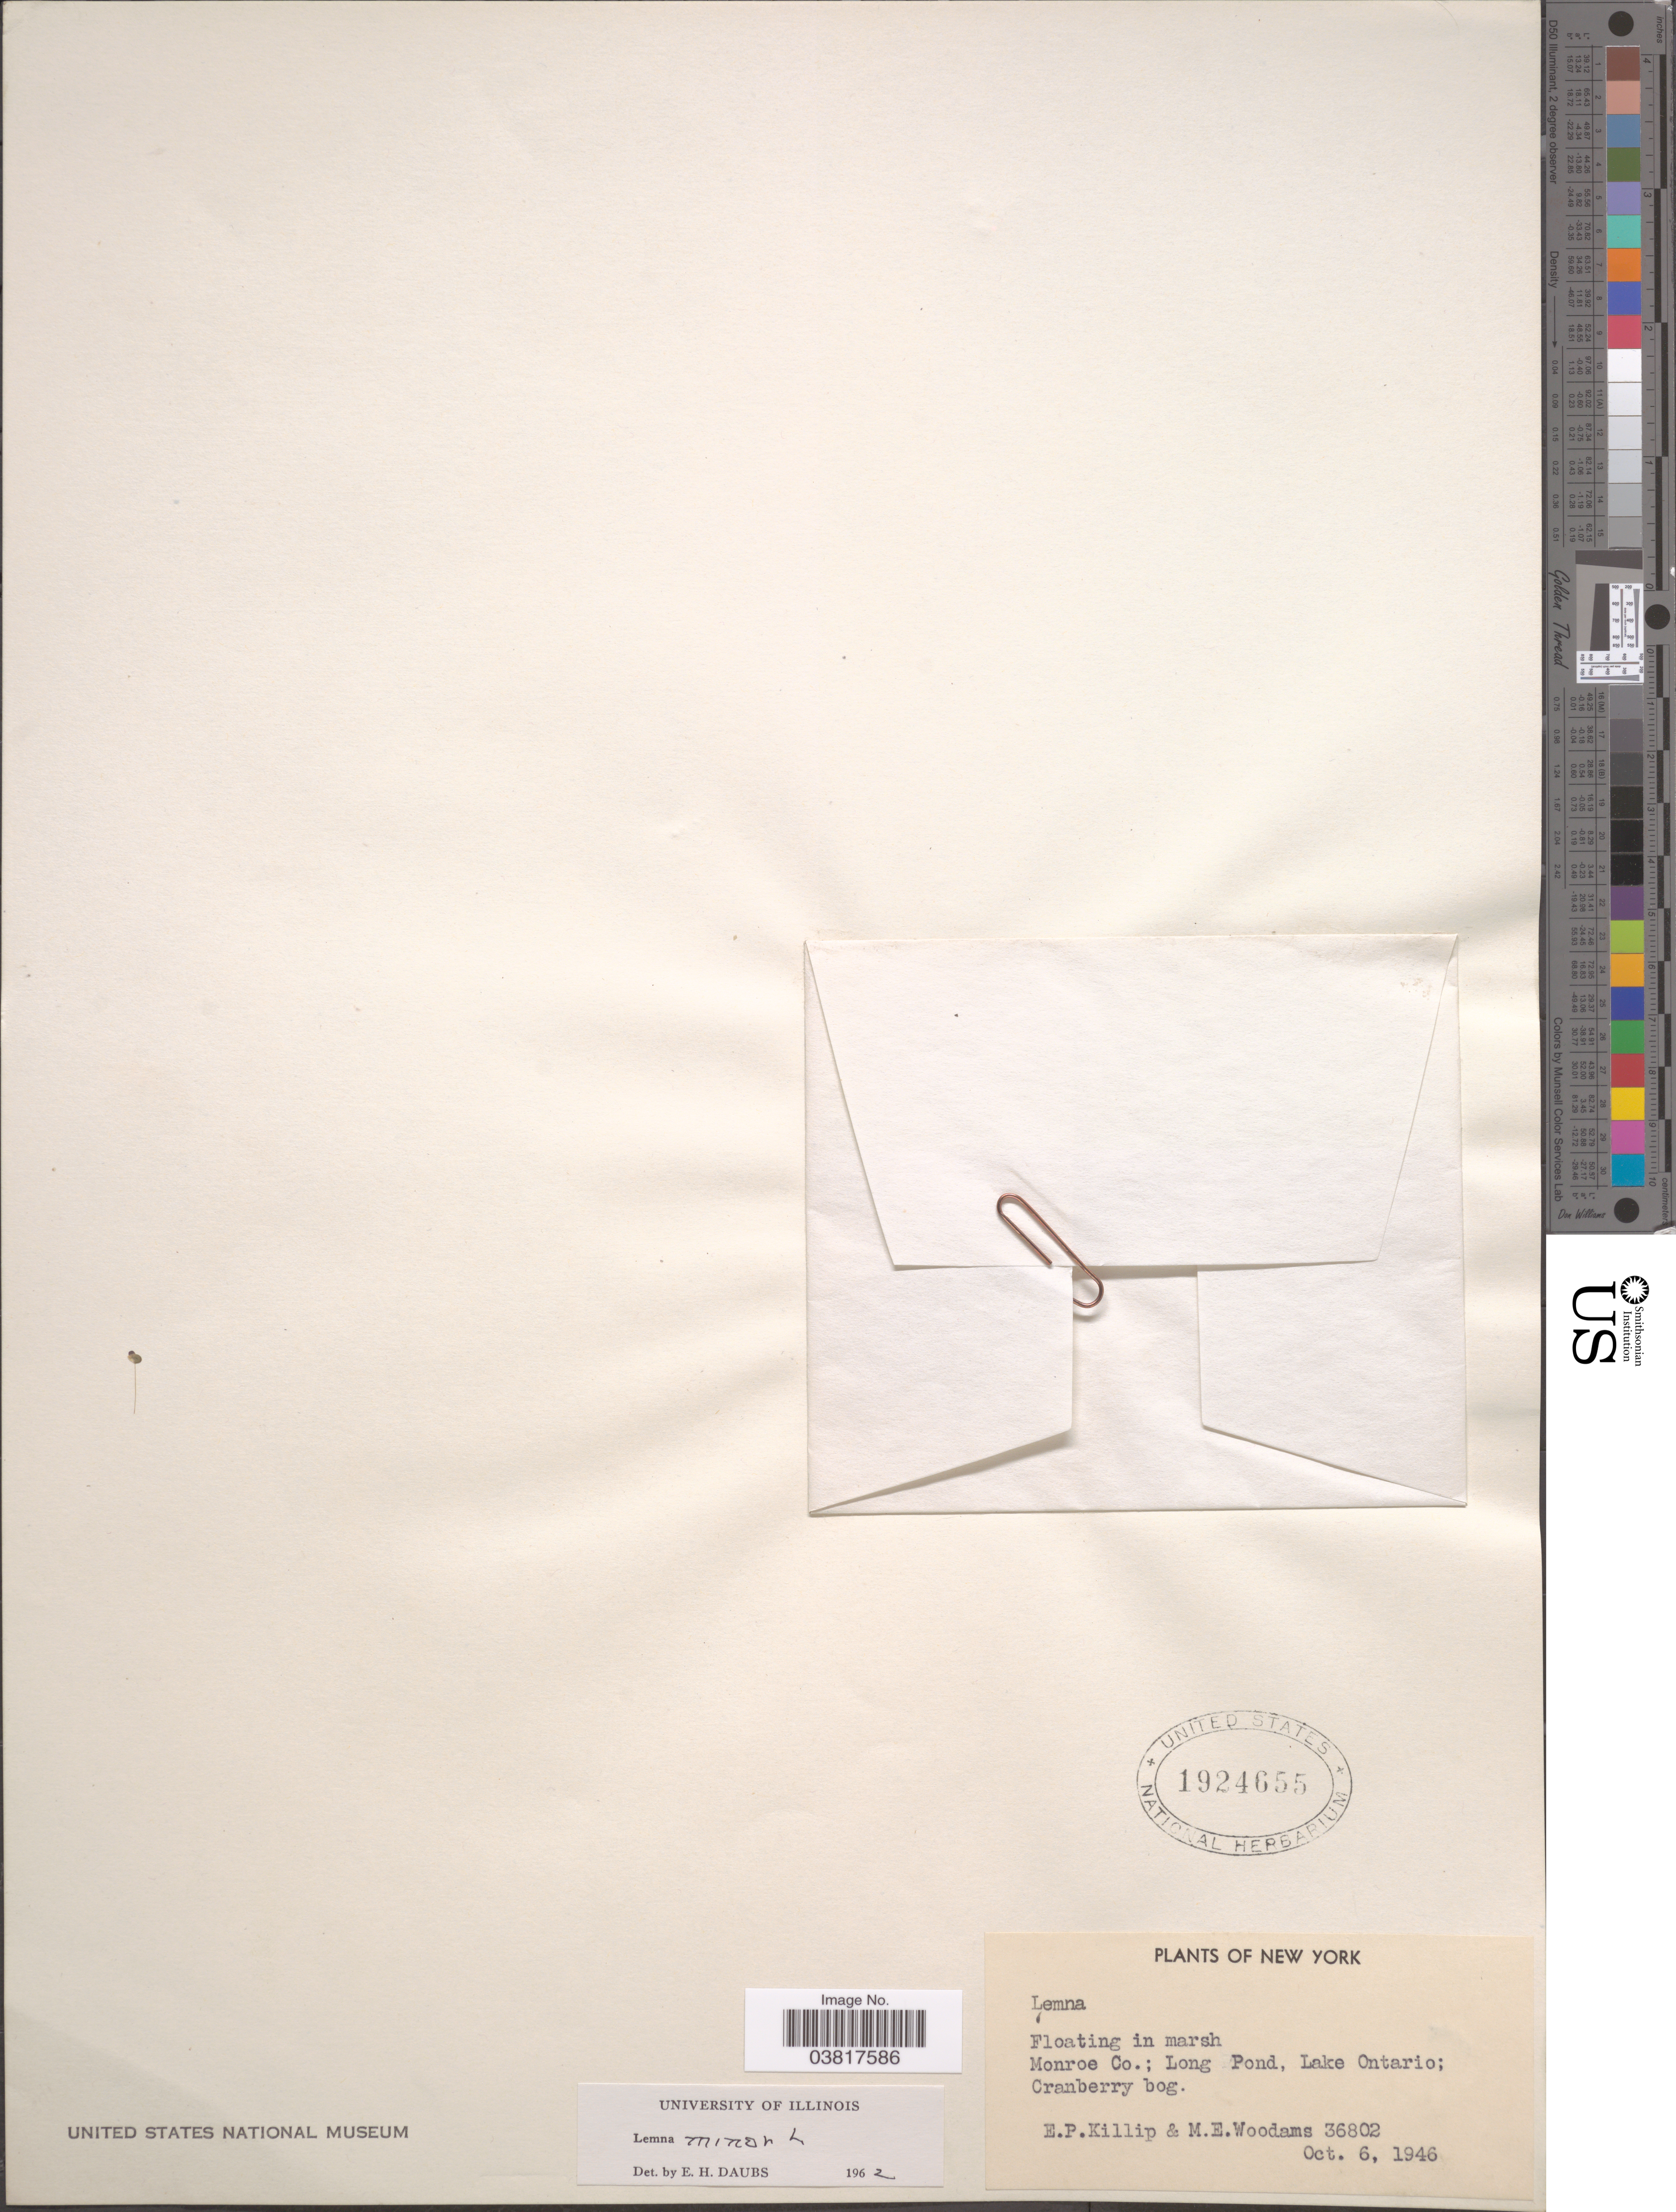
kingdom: Plantae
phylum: Tracheophyta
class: Liliopsida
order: Alismatales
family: Araceae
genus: Lemna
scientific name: Lemna minor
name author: L.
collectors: E. P. Killip & M. Woodams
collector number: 36802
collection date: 1946-10-06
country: United States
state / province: New York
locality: Monroe Co.: Long Pond, Lake Ontario; Cranberry bog.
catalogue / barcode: US 1924655